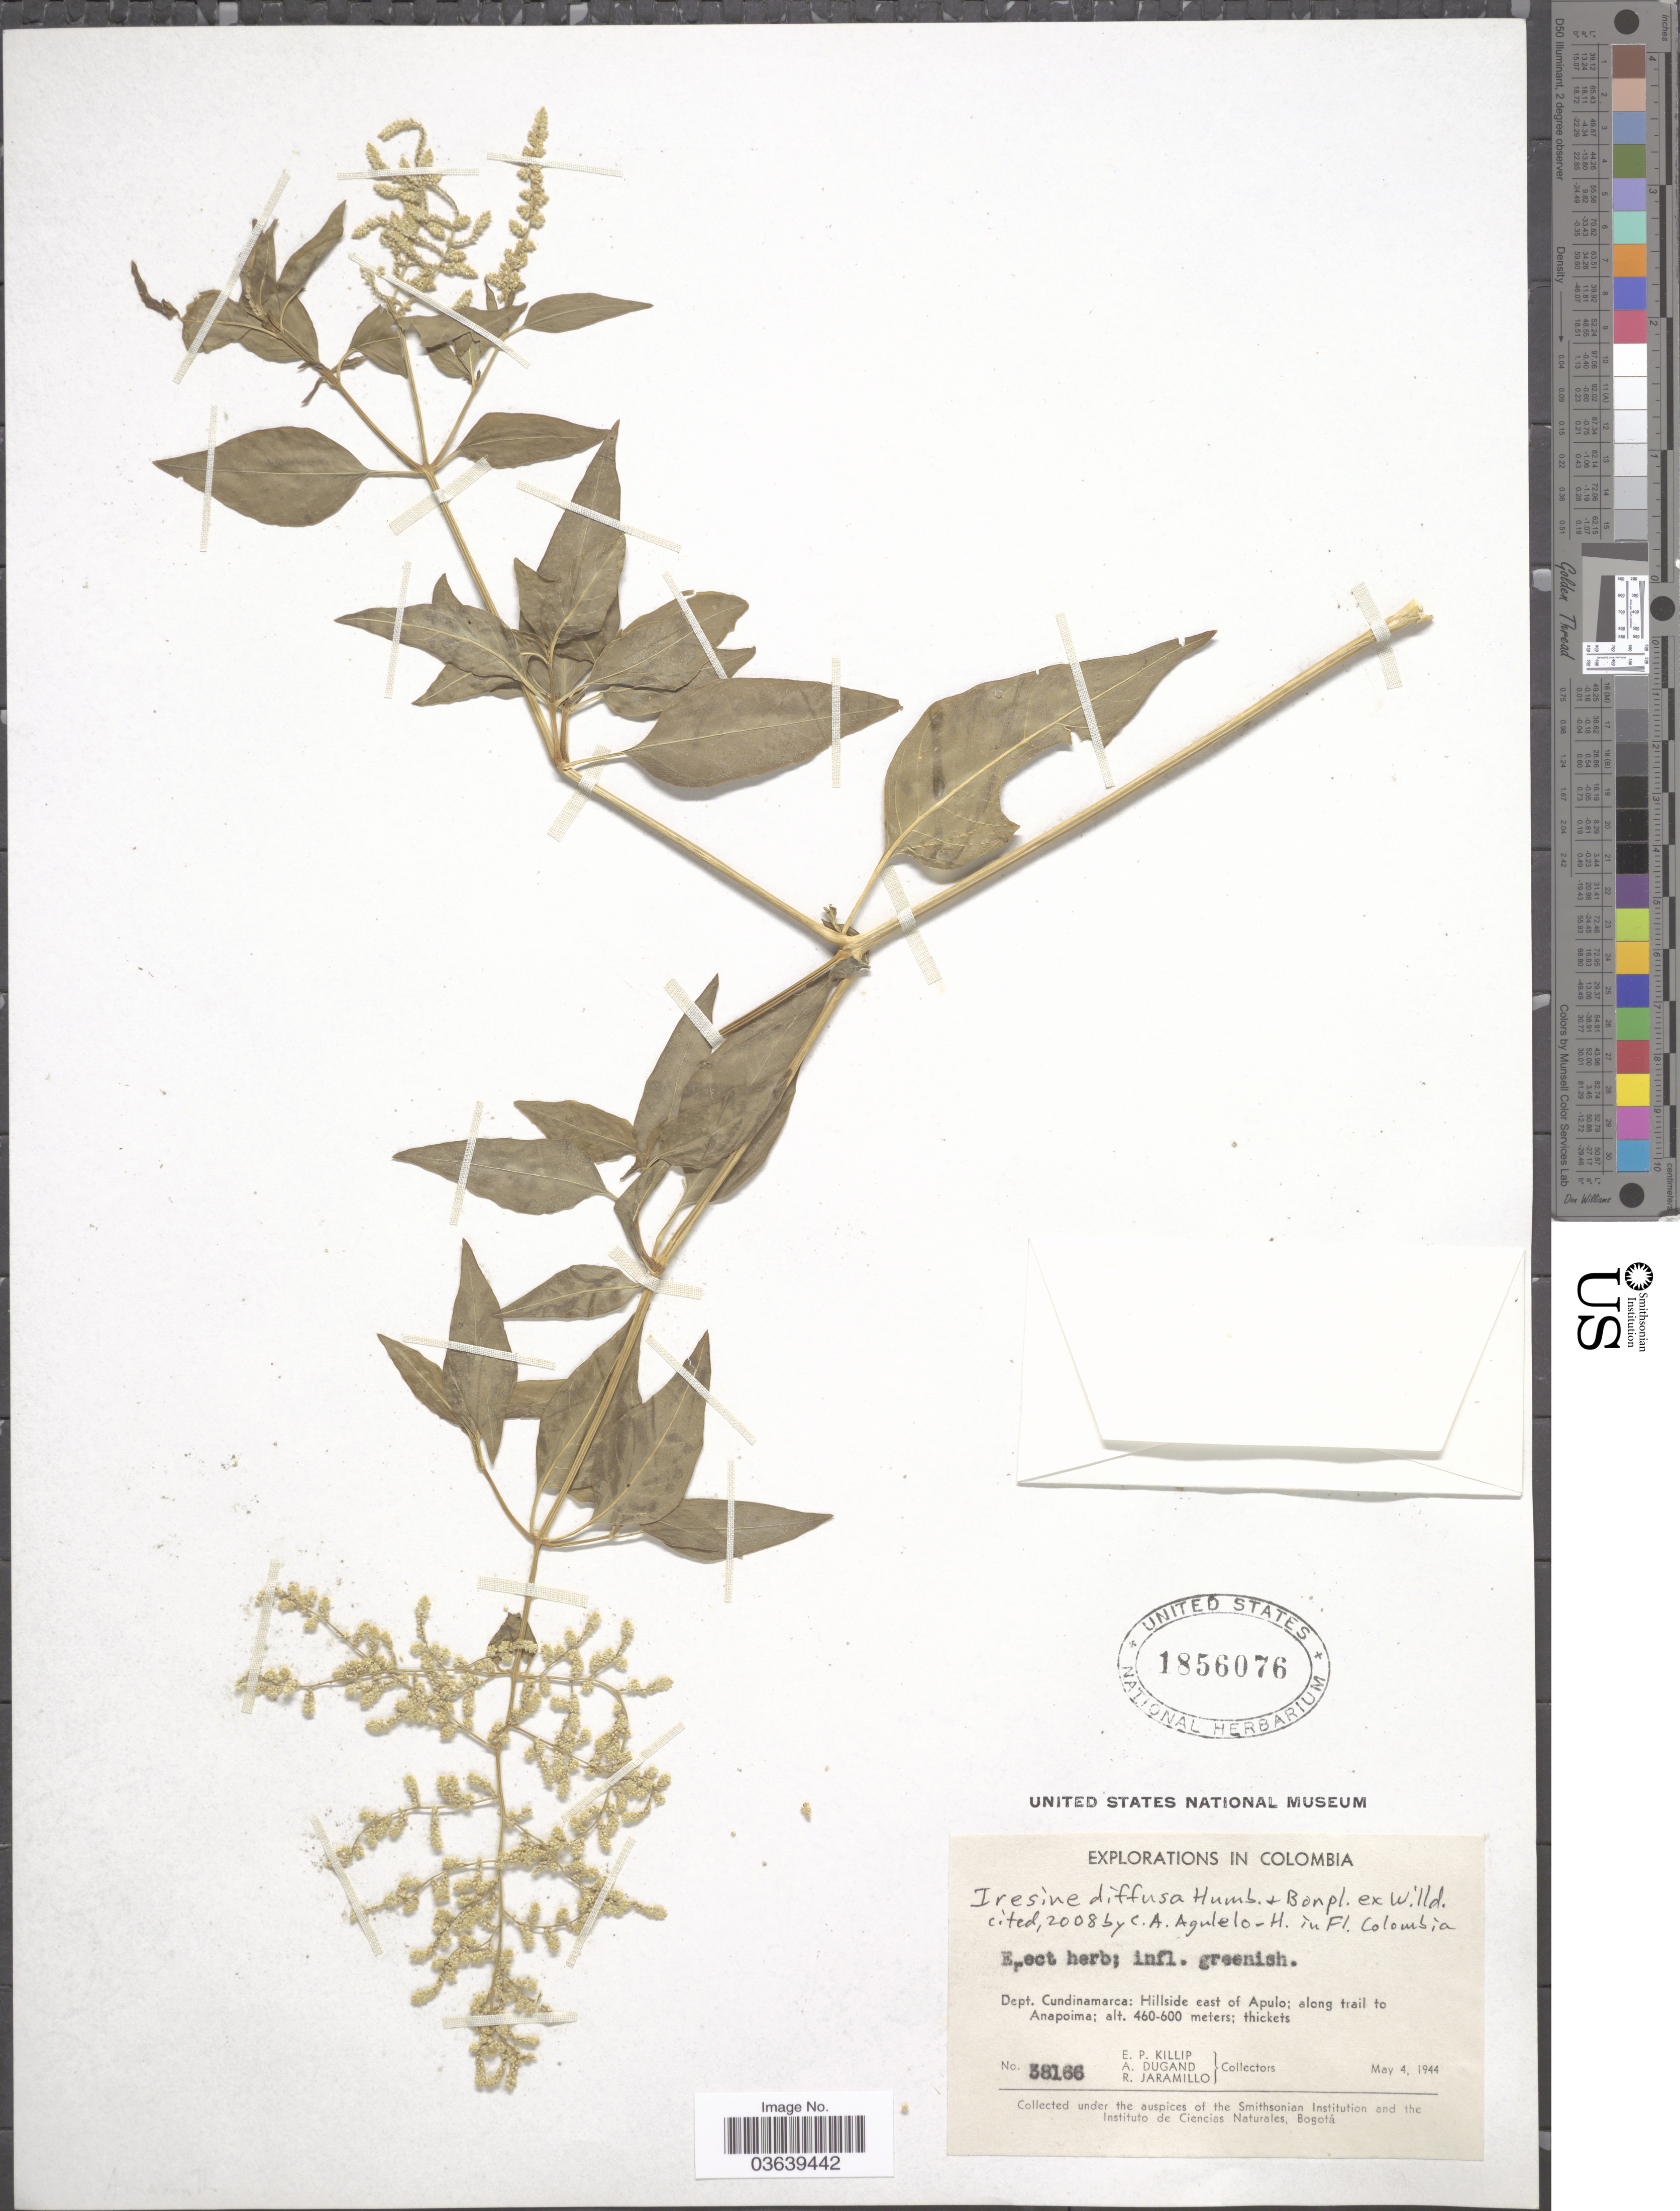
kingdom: Plantae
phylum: Tracheophyta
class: Magnoliopsida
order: Caryophyllales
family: Amaranthaceae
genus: Iresine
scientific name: Iresine diffusa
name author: Humb. & Bonpl. ex Willd.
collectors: E. P. Killip, A. Dugand & R. Jaramillo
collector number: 38166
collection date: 1944-05-04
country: Colombia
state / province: Cundinamarca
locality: Dept. Cundinamarca: Hillside east of Apulo; along trail to Anapoima.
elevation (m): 460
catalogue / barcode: US 1856076